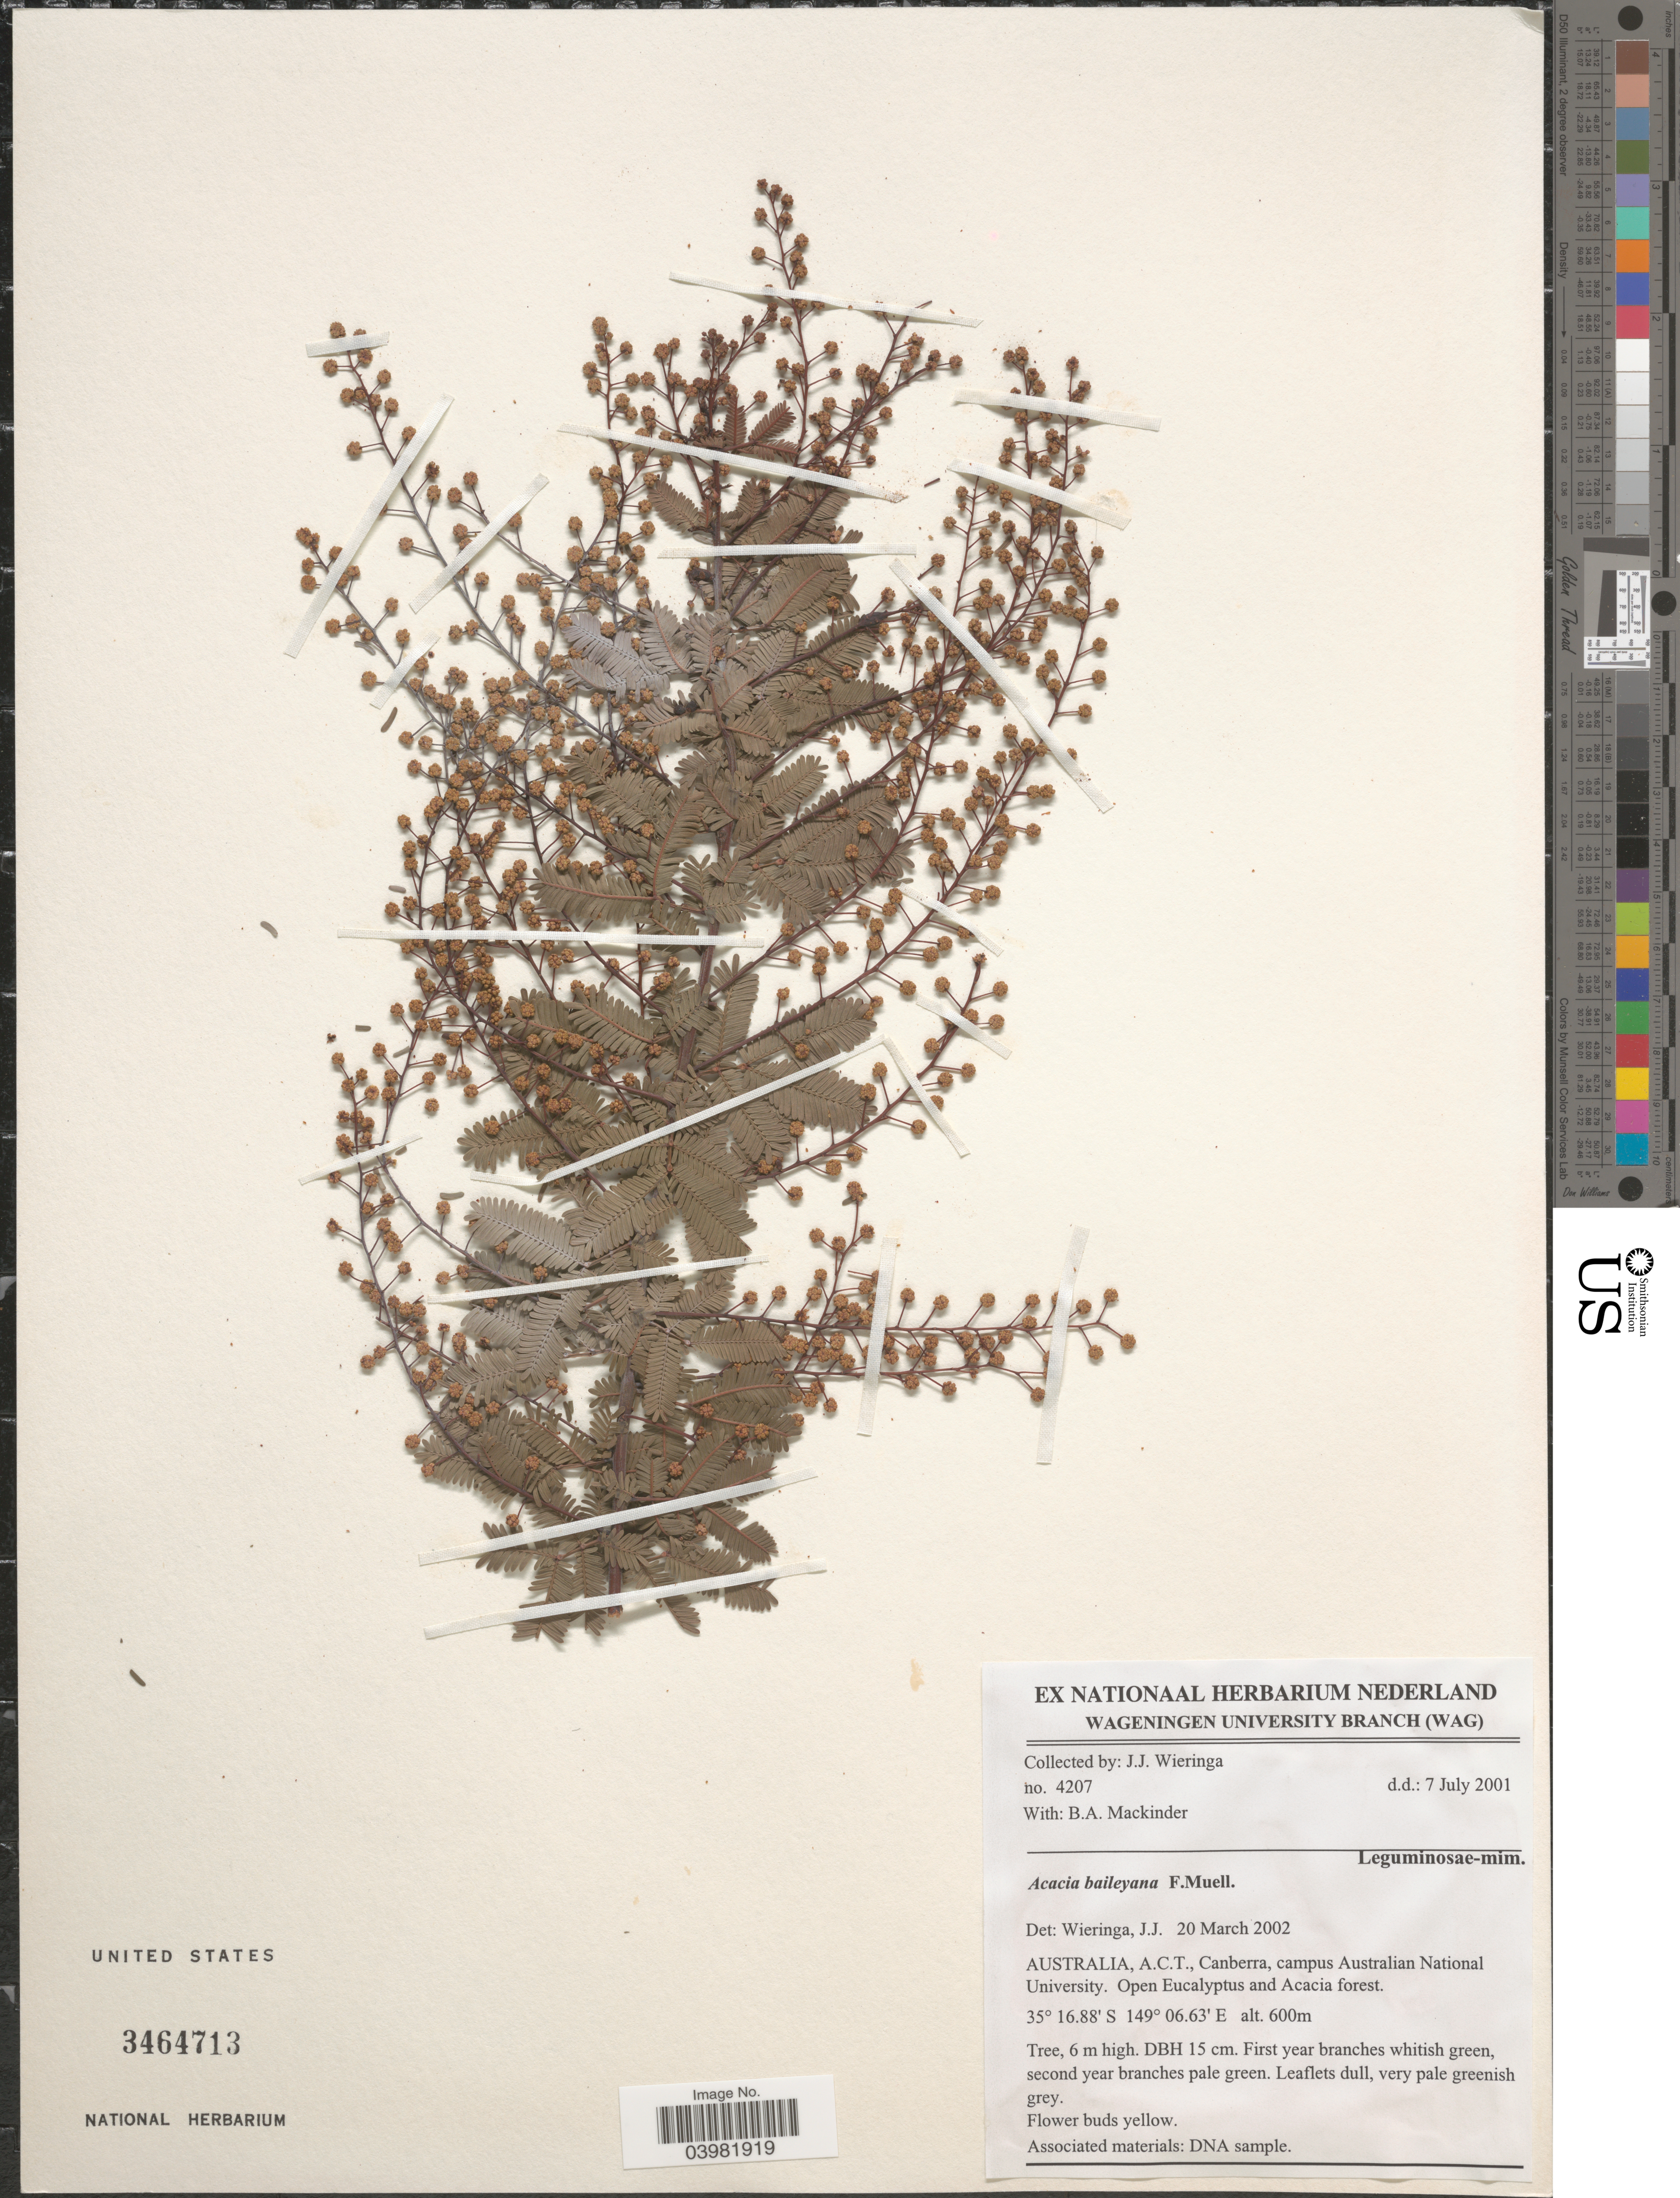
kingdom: Plantae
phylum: Tracheophyta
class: Magnoliopsida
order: Fabales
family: Fabaceae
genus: Acacia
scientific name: Acacia baileyana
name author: F. Muell.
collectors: J. Wieringa & B. Mackinder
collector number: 4207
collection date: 2001-07-07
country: Australia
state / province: Australian Capital Territory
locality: A.C.T., Canberra, campus Australian National University.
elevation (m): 600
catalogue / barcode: US 3464713